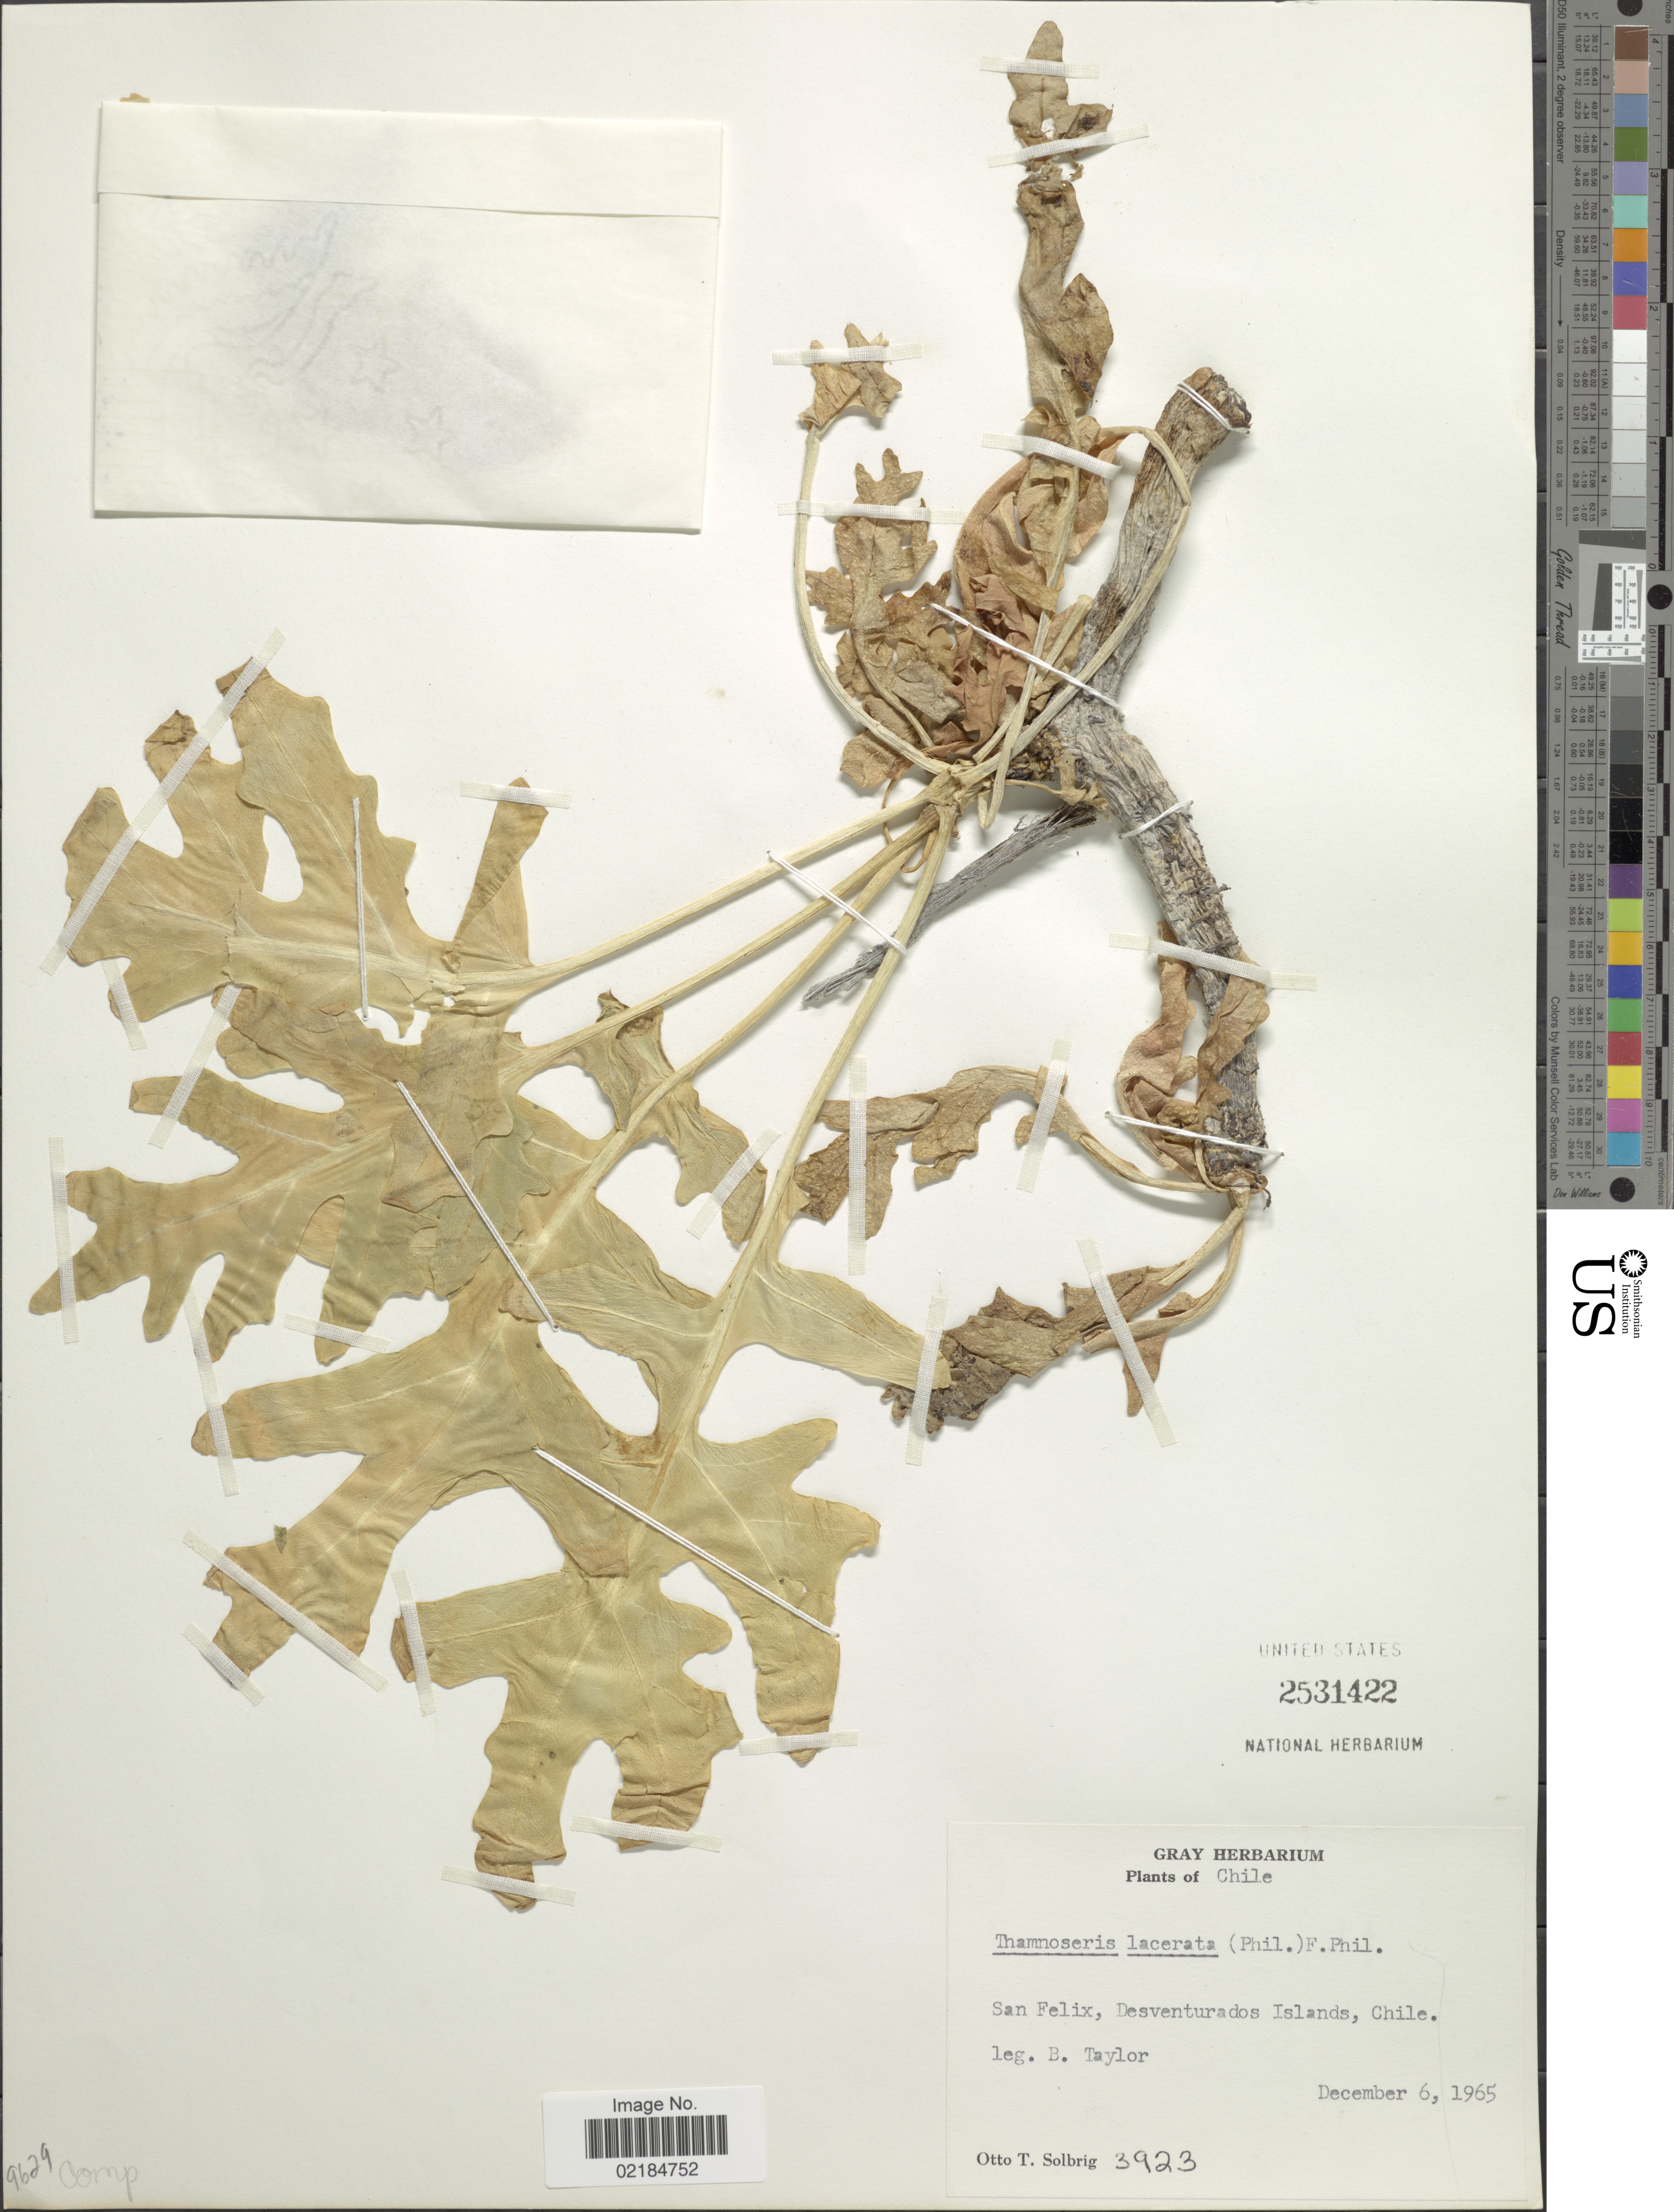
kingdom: Plantae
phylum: Tracheophyta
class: Magnoliopsida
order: Asterales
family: Asteraceae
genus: Sonchus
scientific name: Sonchus laceratus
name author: (Phil.) S.C. Kim & Mejías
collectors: B. Taylor & O. T. Solbrig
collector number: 3923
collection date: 1965-12-06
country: Chile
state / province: Atacama (III)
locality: San Felix, Desventurados Island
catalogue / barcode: US 2531422